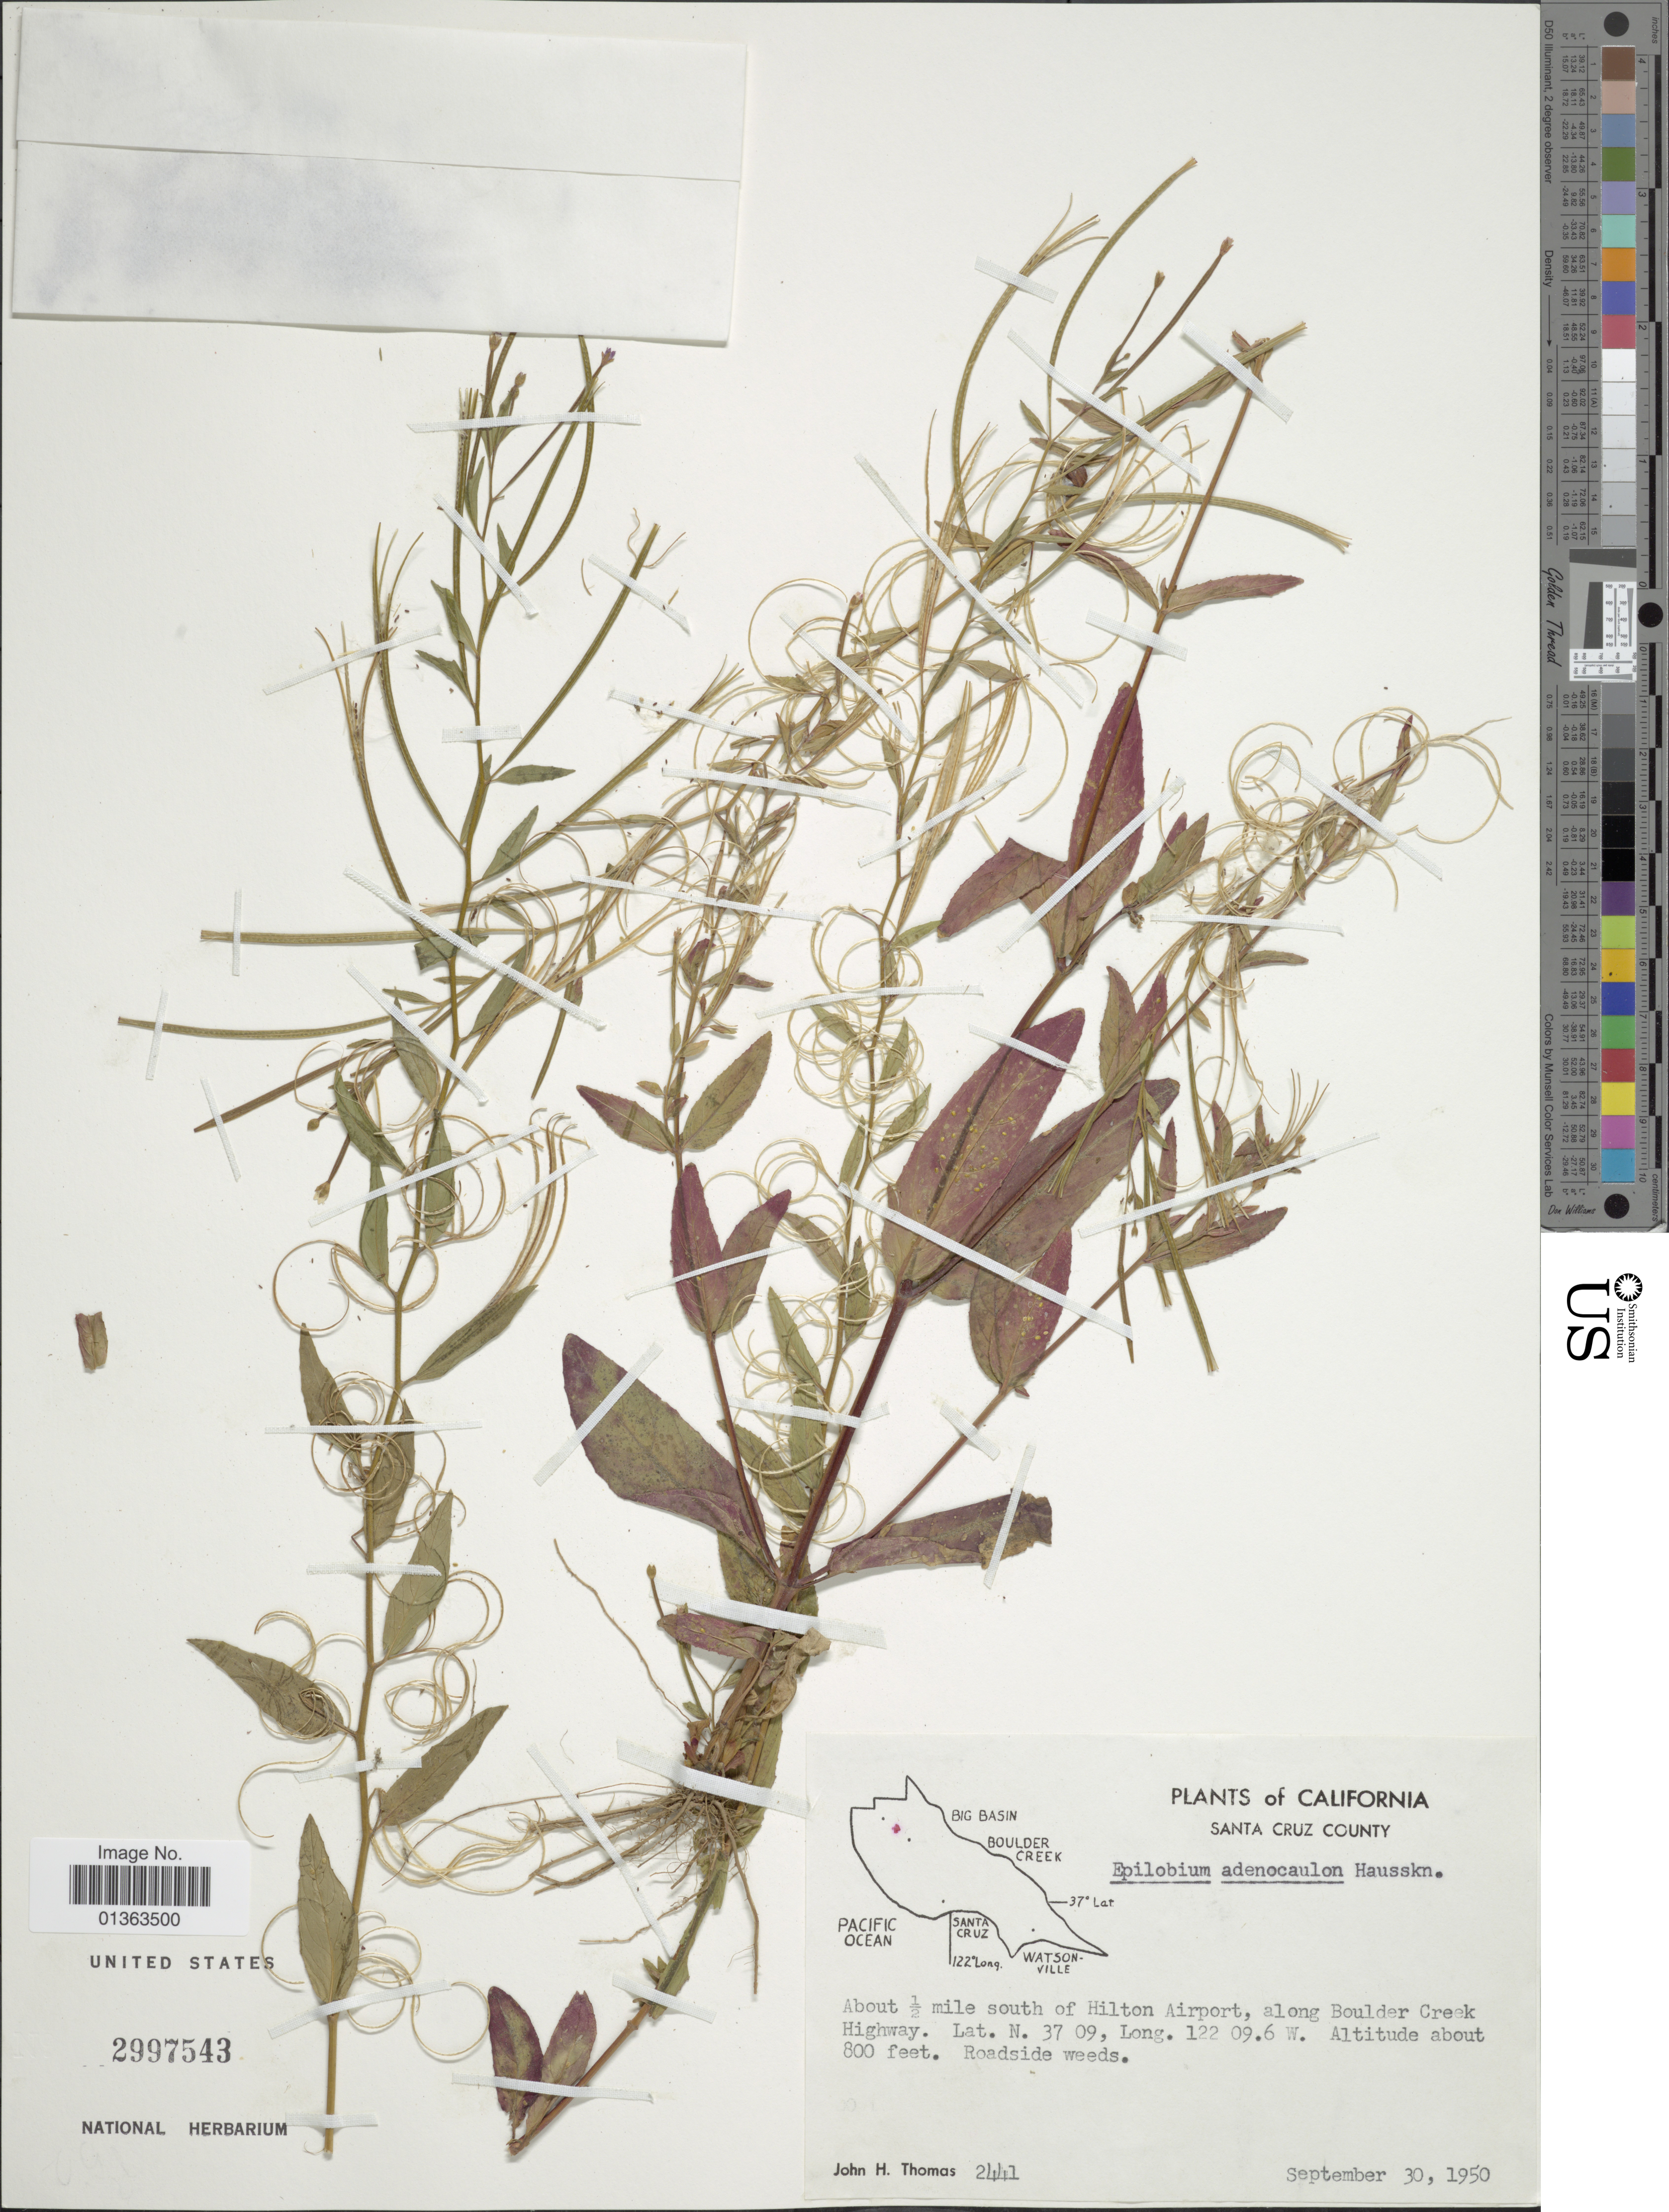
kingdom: Plantae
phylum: Tracheophyta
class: Magnoliopsida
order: Myrtales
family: Onagraceae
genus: Epilobium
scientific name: Epilobium ciliatum subsp. ciliatum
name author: Raf.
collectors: J. H. Thomas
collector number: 2441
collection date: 1950-09-30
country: United States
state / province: California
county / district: Santa Cruz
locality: Santa Cruz County. About ½ mile south of Hilton Airport, along Boulder Creek Highway.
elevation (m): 244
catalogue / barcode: US 2997543